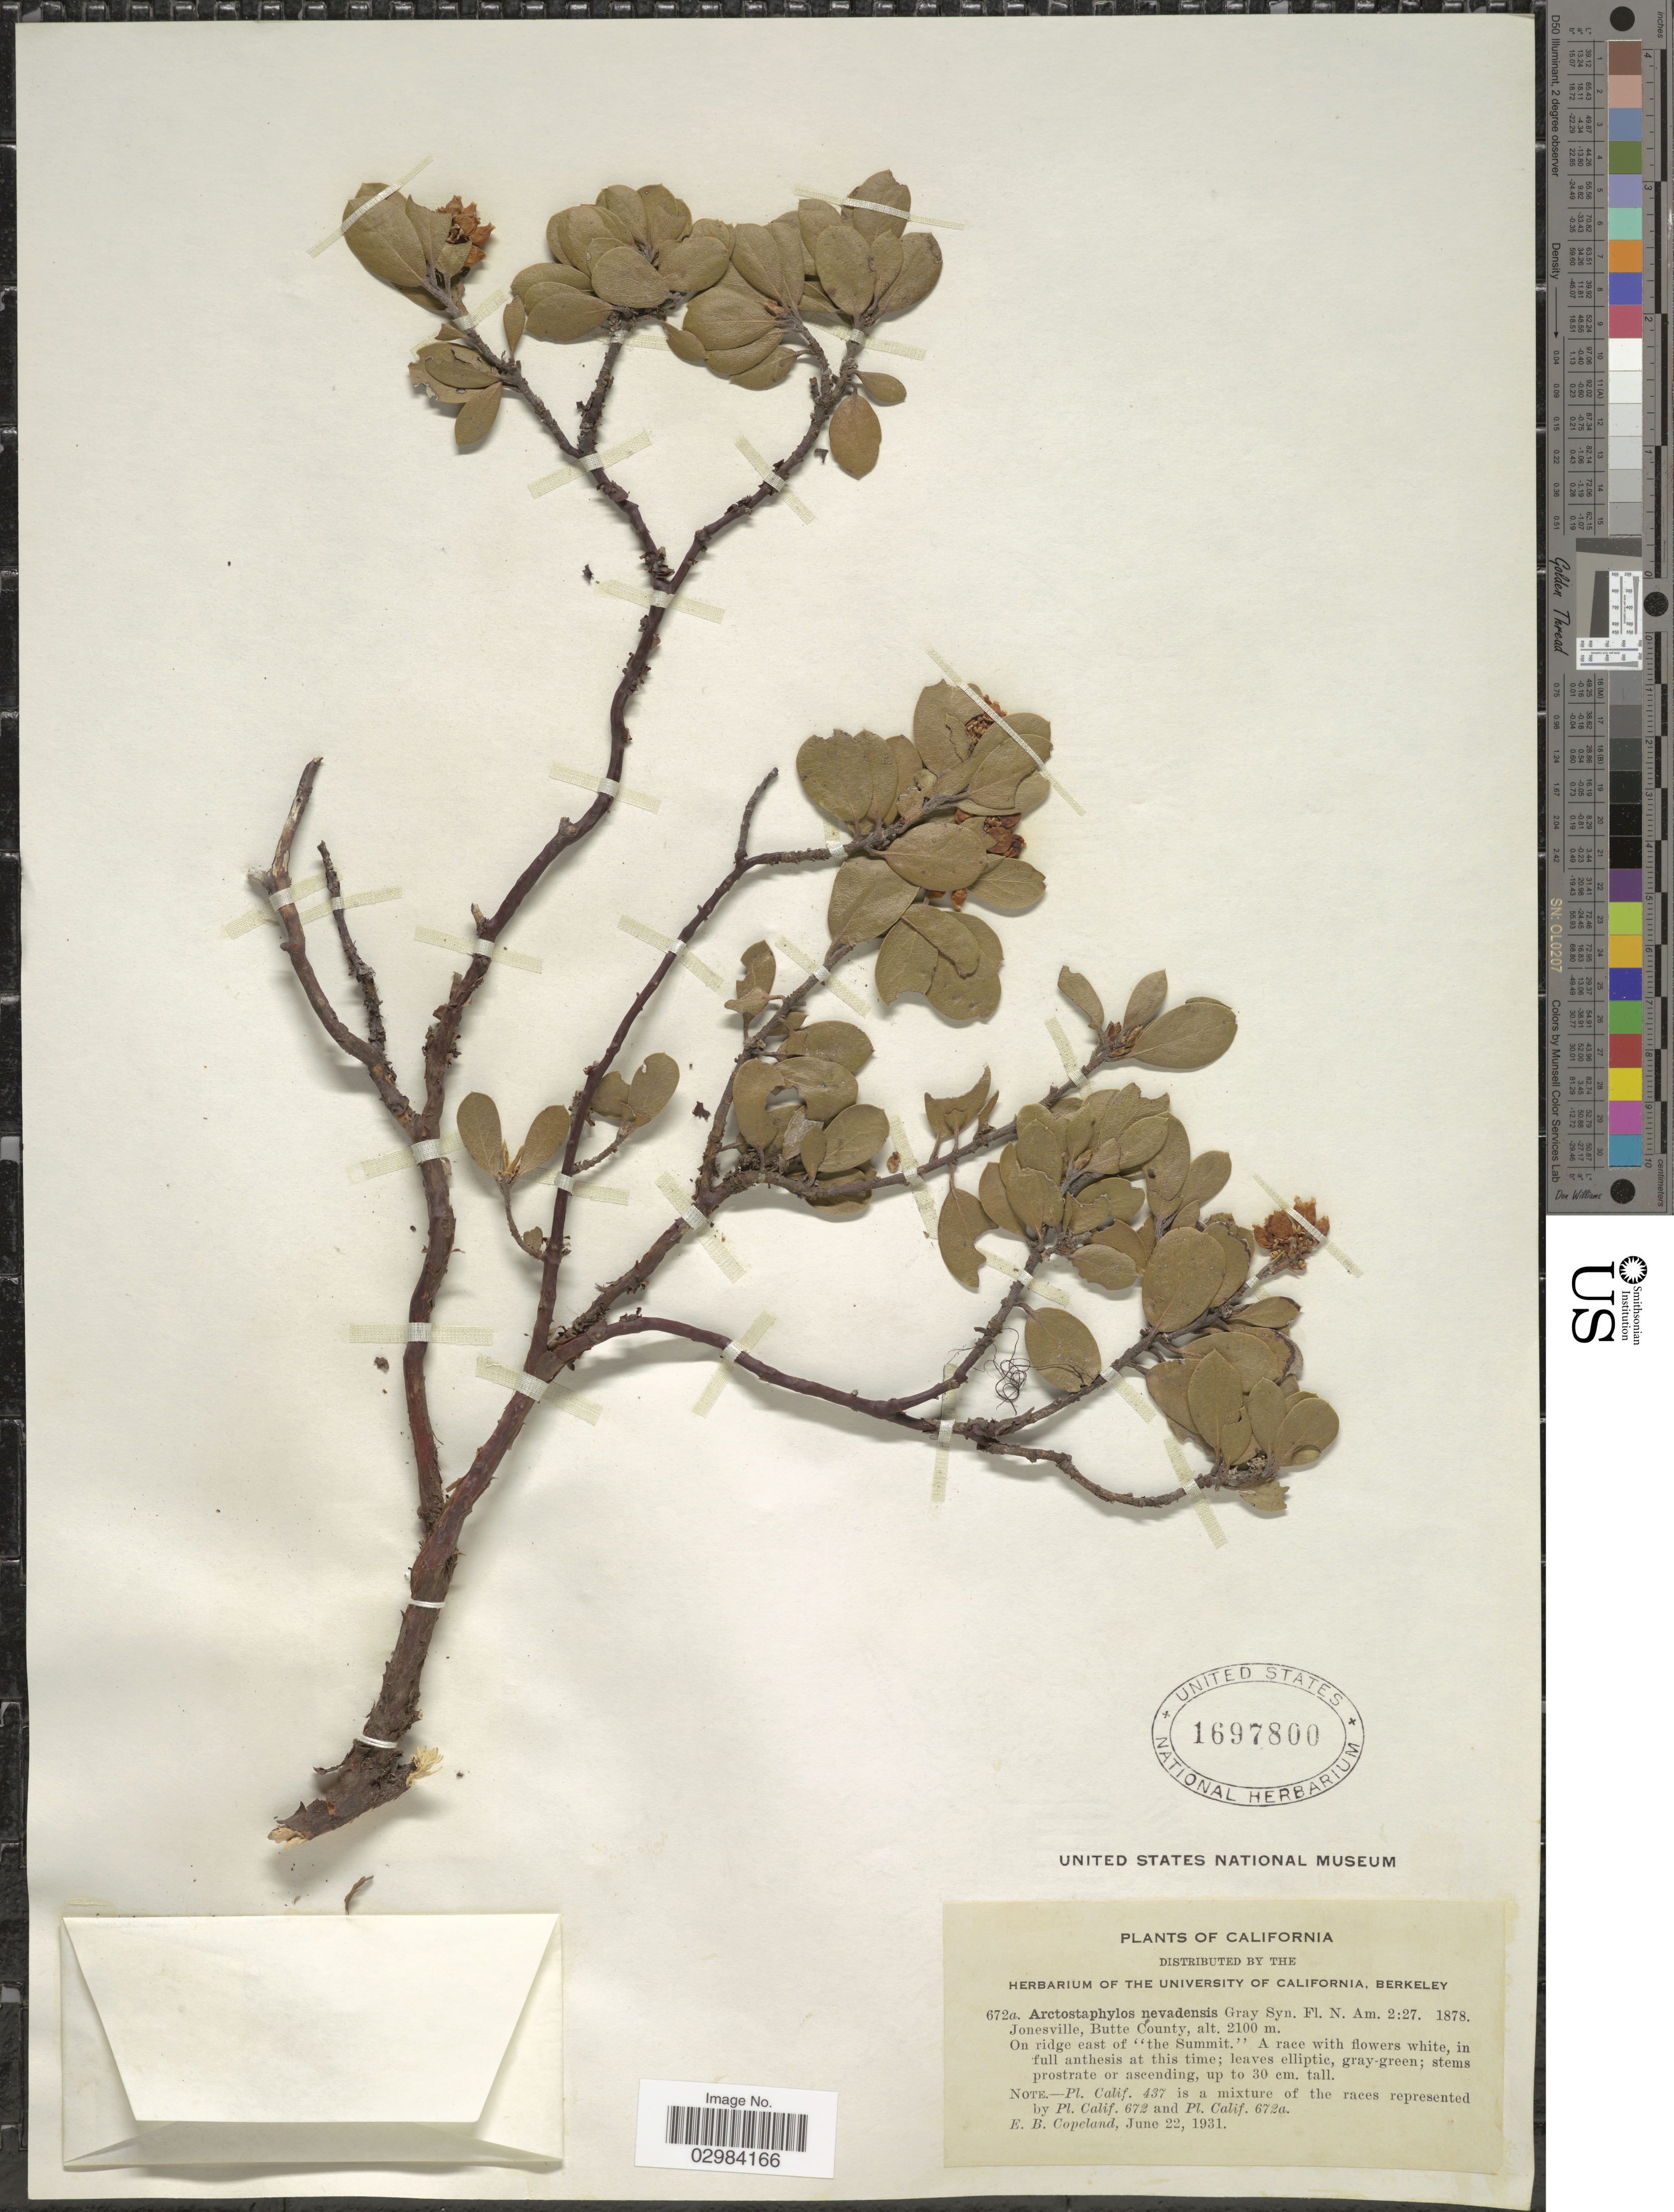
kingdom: Plantae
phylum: Tracheophyta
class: Magnoliopsida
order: Ericales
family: Ericaceae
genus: Arctostaphylos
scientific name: Arctostaphylos nevadensis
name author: A. Gray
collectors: E. B. Copeland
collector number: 672a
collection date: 1931-06-22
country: United States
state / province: California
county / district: Butte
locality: Jonesville, Butte County, On ridge east of "The Summit".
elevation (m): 2100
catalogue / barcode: US 1697800